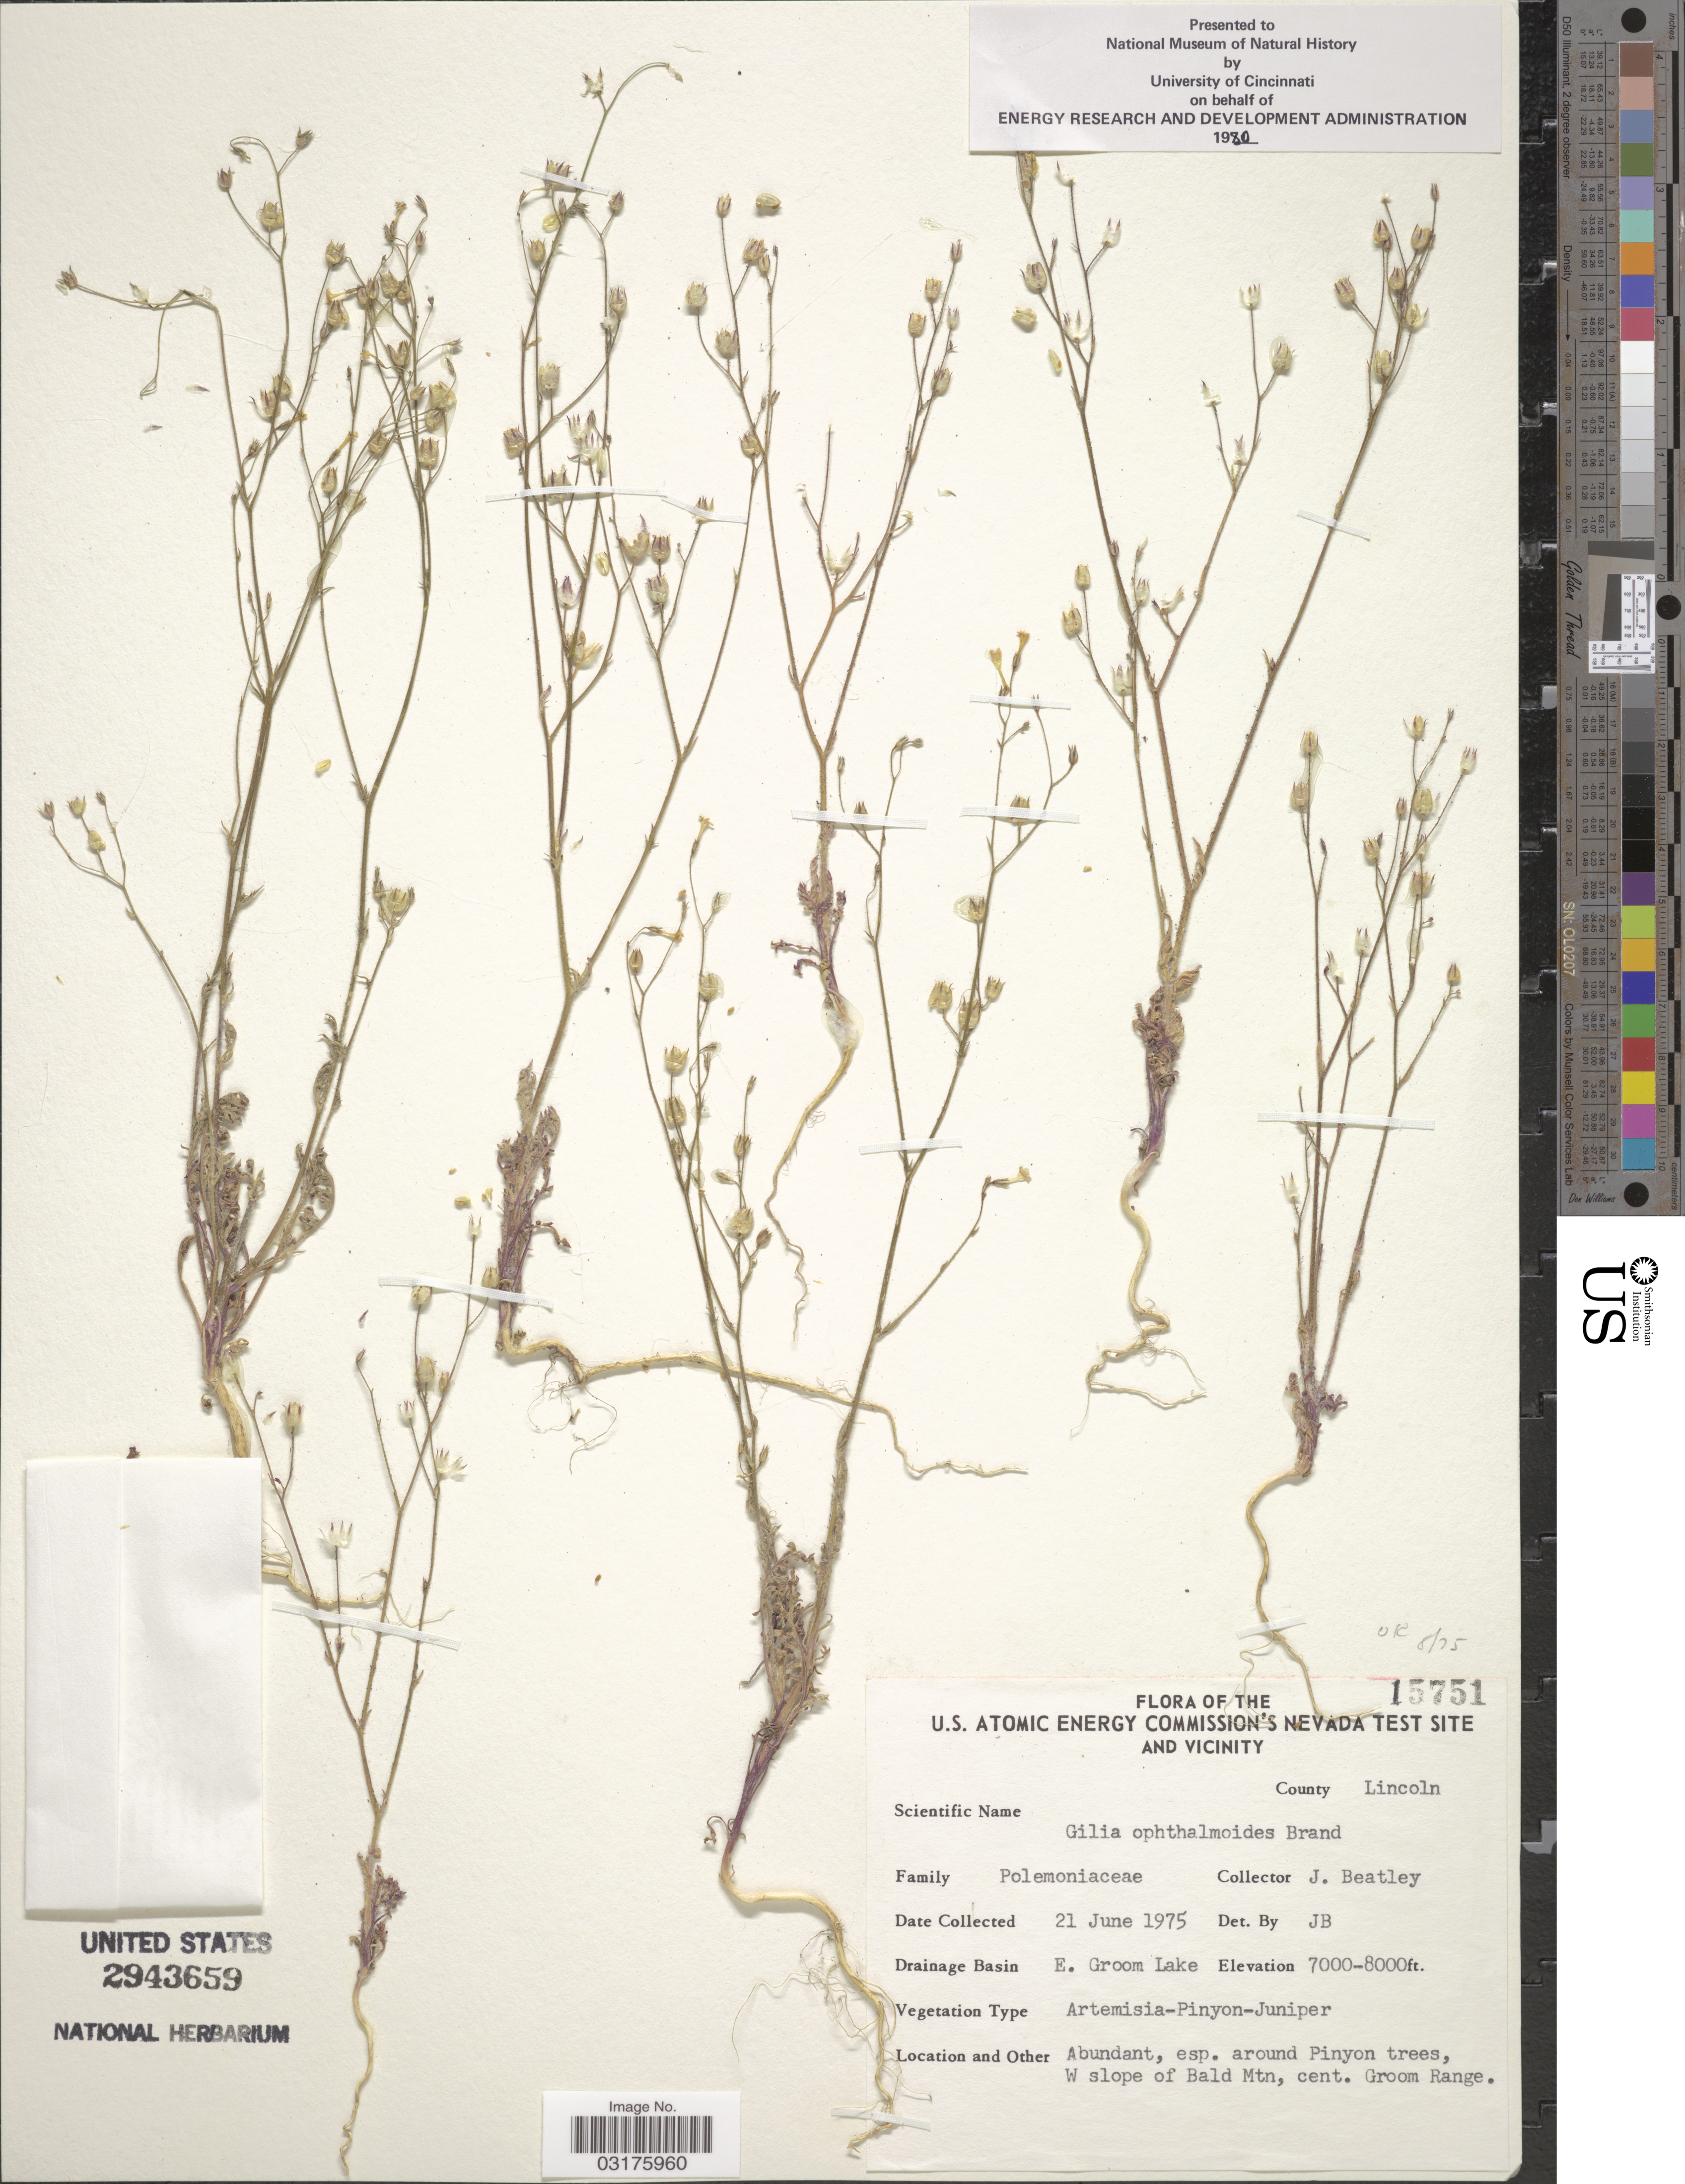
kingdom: Plantae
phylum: Tracheophyta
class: Magnoliopsida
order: Ericales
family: Polemoniaceae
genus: Gilia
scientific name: Gilia ophthalmoides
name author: Brand in Engl.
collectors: J. C. Beatley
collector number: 15751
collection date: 1975-06-21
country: United States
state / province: Nevada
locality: U.S. Atomic Energy Commission's Nevada Test Site and Vicinity, County Lincoln, Drainage Basin E. Groom Lake, Abundant, esp. around Pinyon trees, W slope of Bald Mtn, cent. Groom Range.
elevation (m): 2134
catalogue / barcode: US 2943659